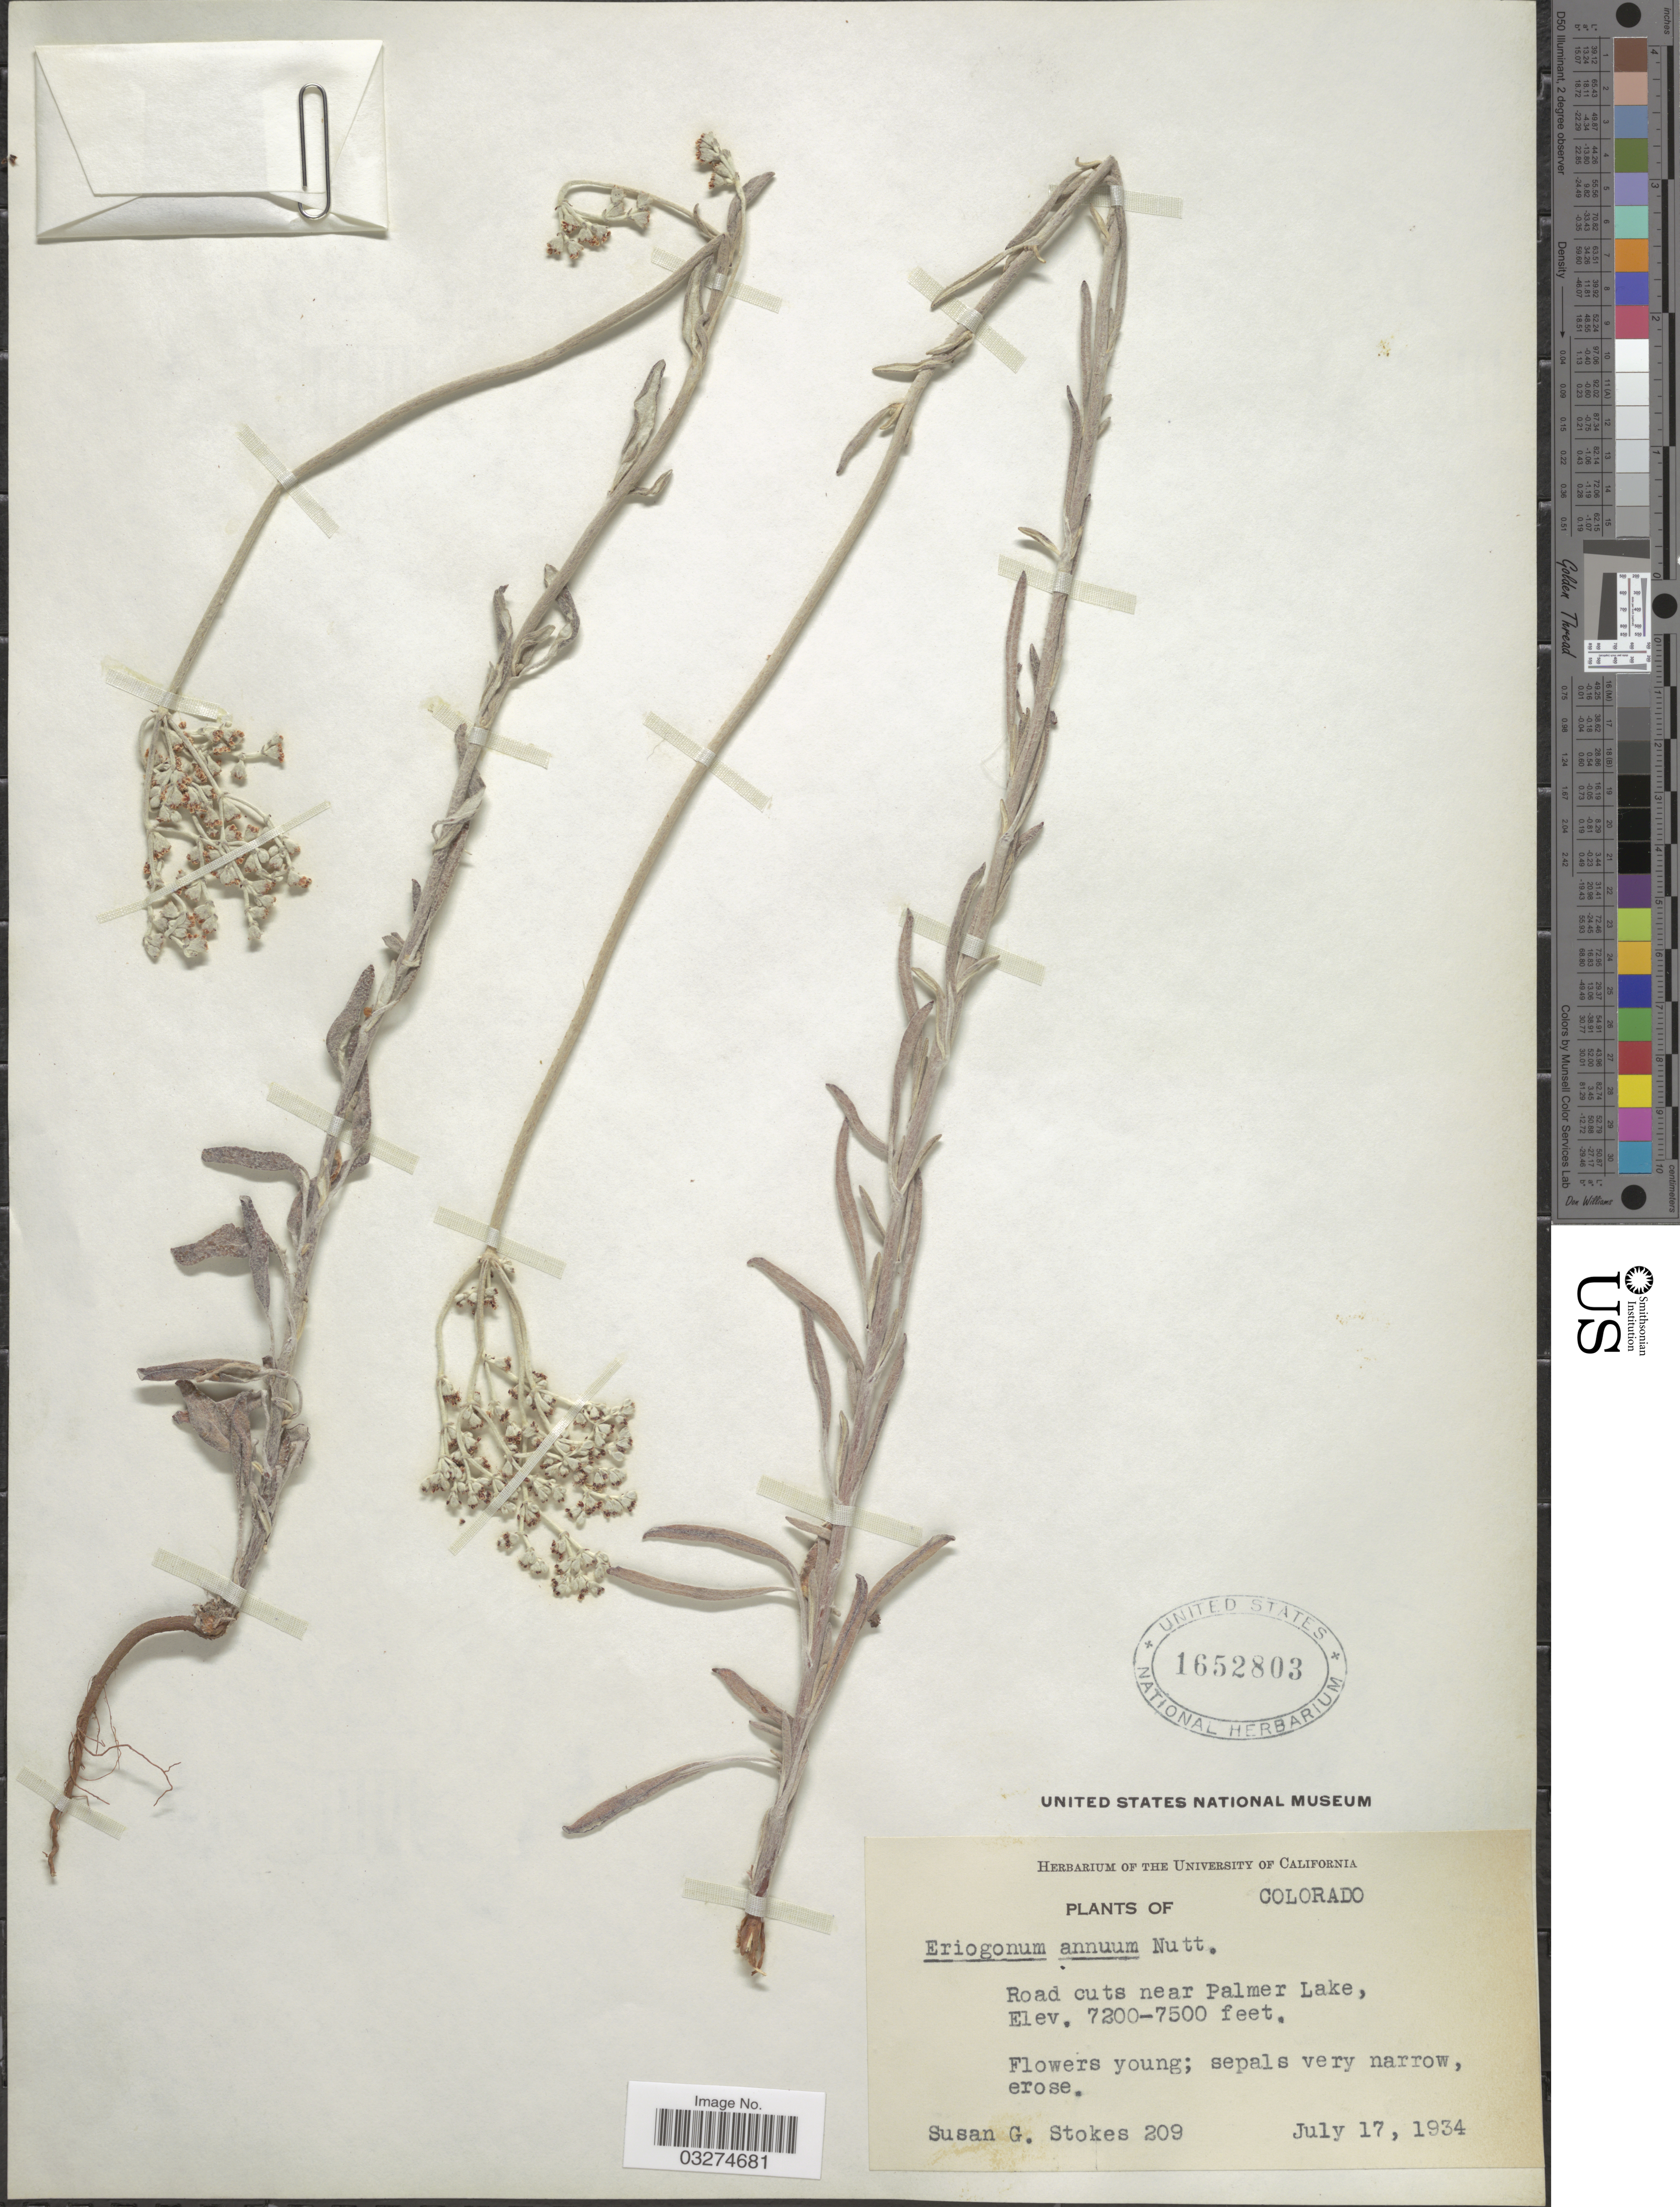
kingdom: Plantae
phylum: Tracheophyta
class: Magnoliopsida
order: Caryophyllales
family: Polygonaceae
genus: Eriogonum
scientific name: Eriogonum annuum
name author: Nutt.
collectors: S. G. Stokes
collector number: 209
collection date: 1934-07-17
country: United States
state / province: Colorado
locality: Road cuts near Palmer Lake.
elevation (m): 2195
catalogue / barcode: US 1652803